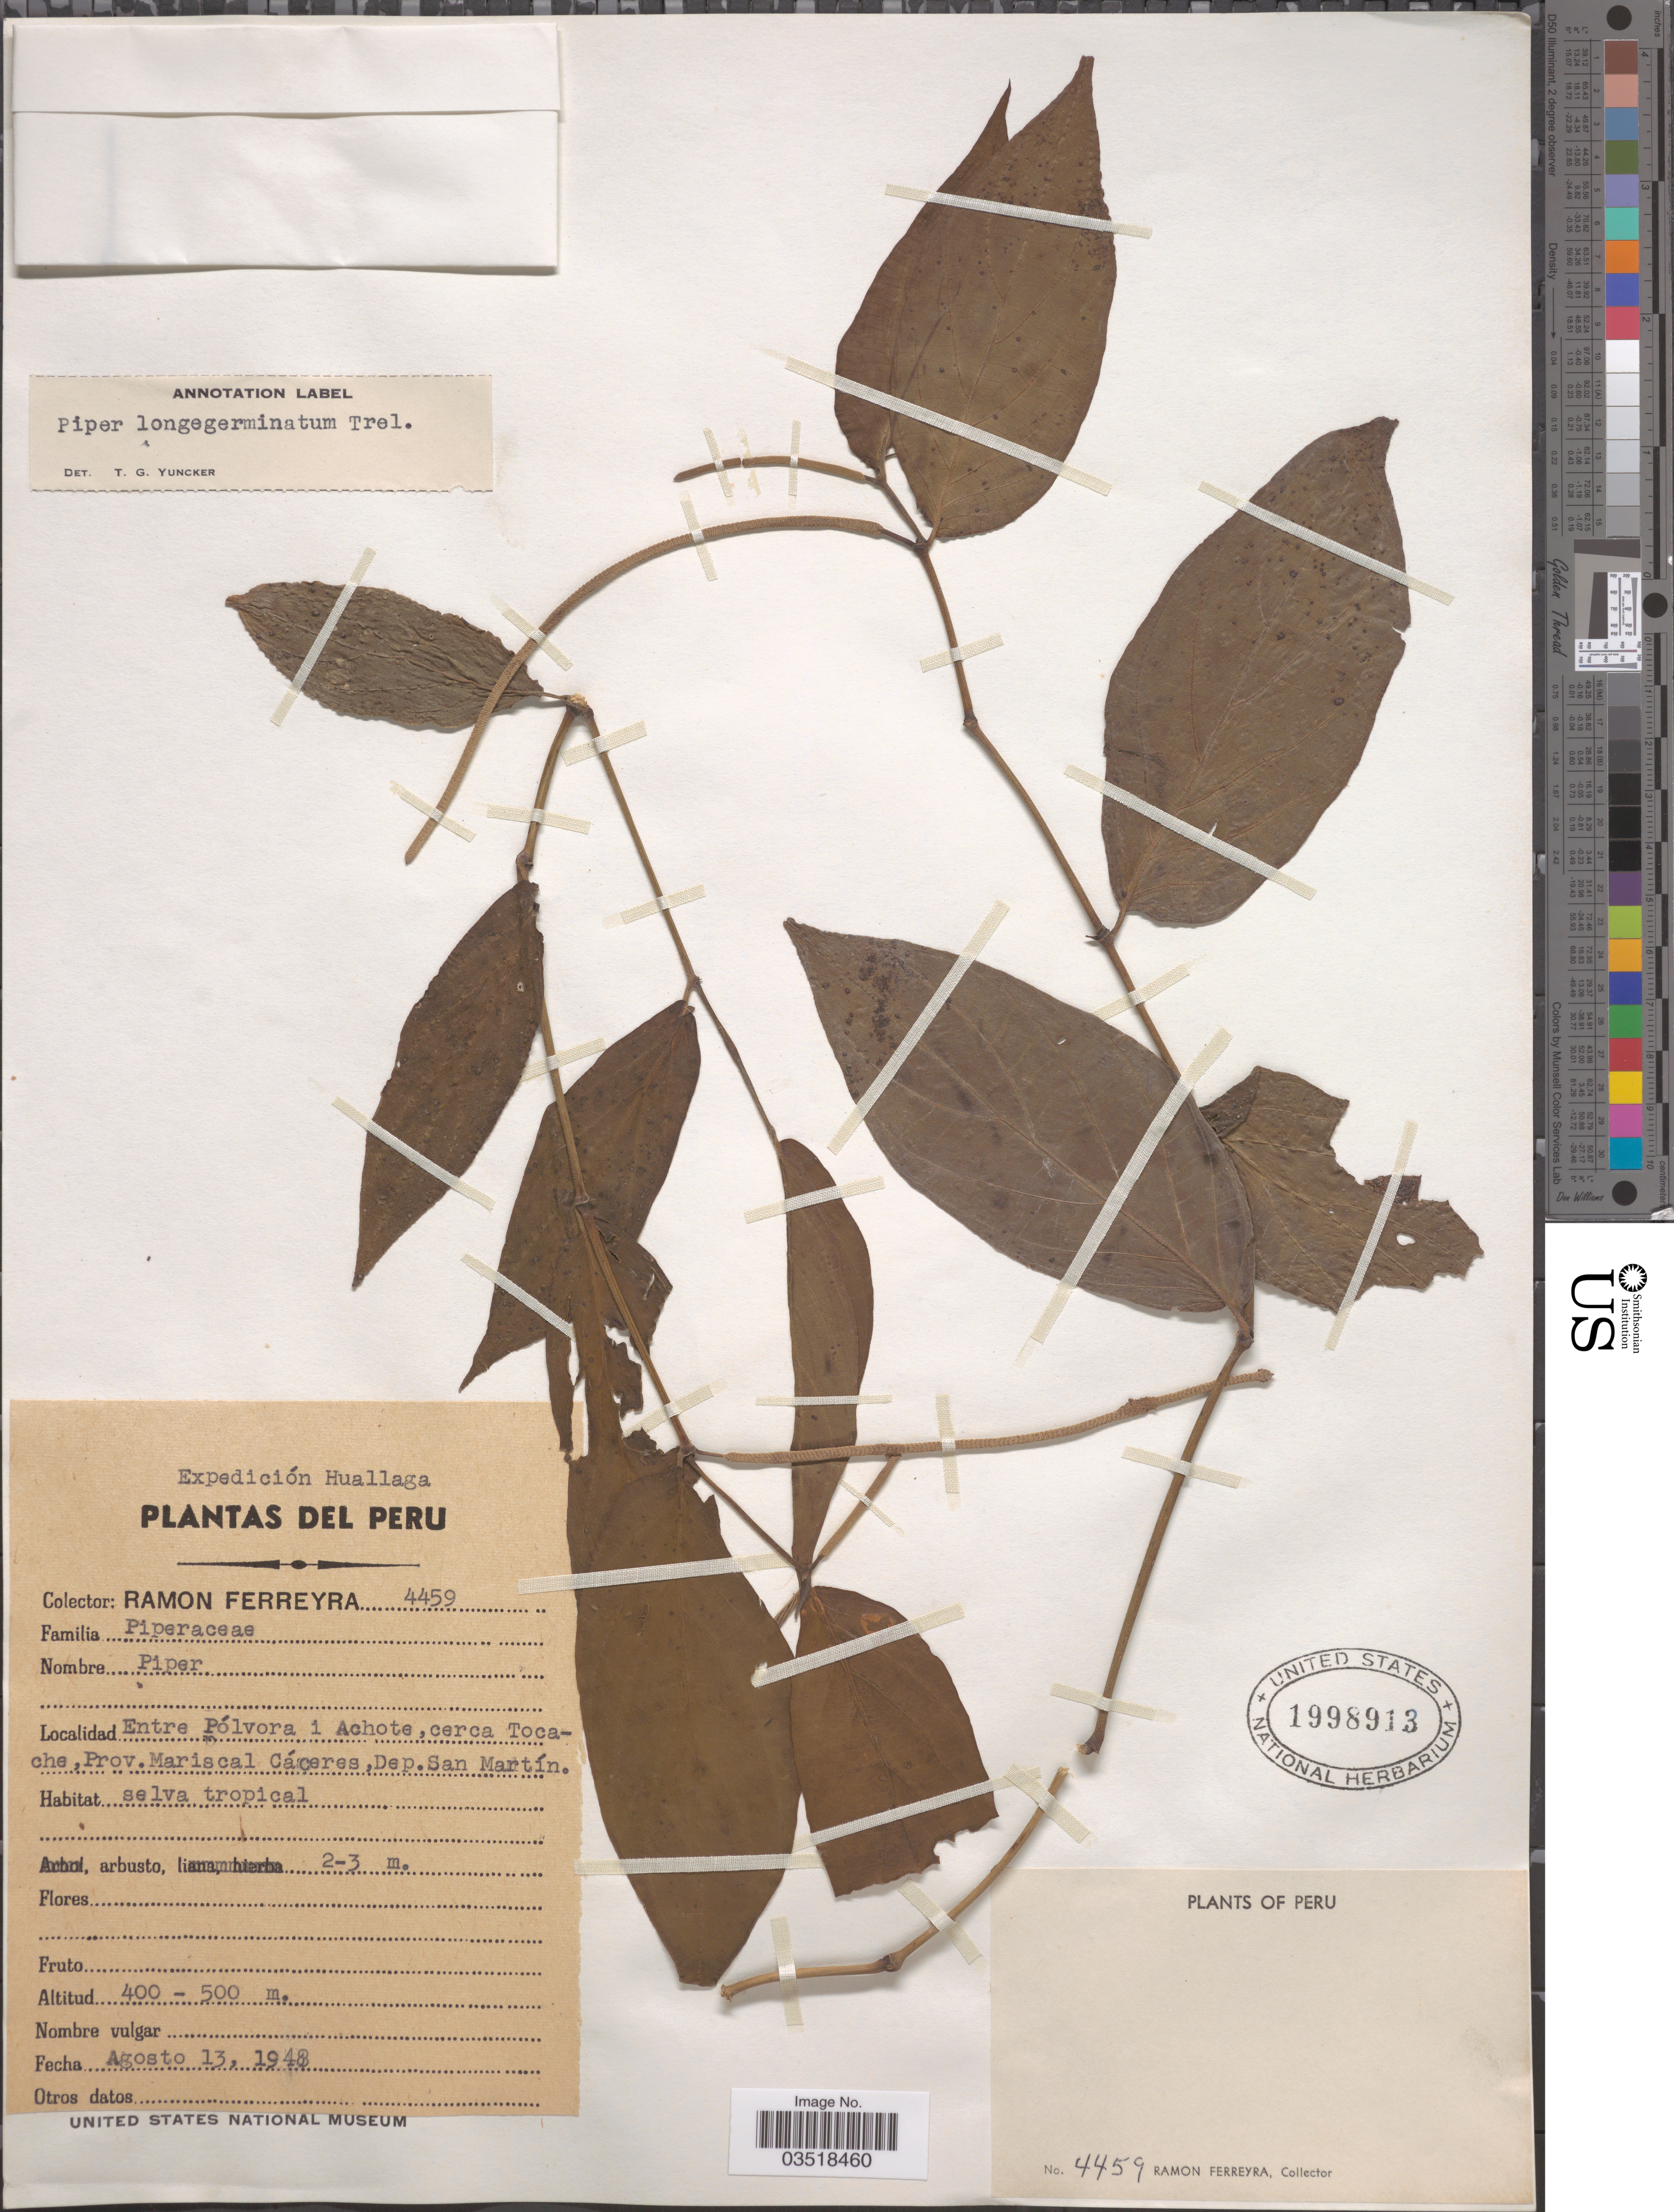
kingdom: Plantae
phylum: Tracheophyta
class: Magnoliopsida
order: Piperales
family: Piperaceae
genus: Piper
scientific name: Piper longegerminatum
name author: Trel. in J.F. Macbr.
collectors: R. A. Ferreyra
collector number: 4459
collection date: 1948-08-13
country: Peru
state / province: San Martín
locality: Huallaga. Entre Pólvora i Achote, cerca Tocache, Prov. Mariscal Cáceres, Dep. San Martín.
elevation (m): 400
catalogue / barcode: US 1998913